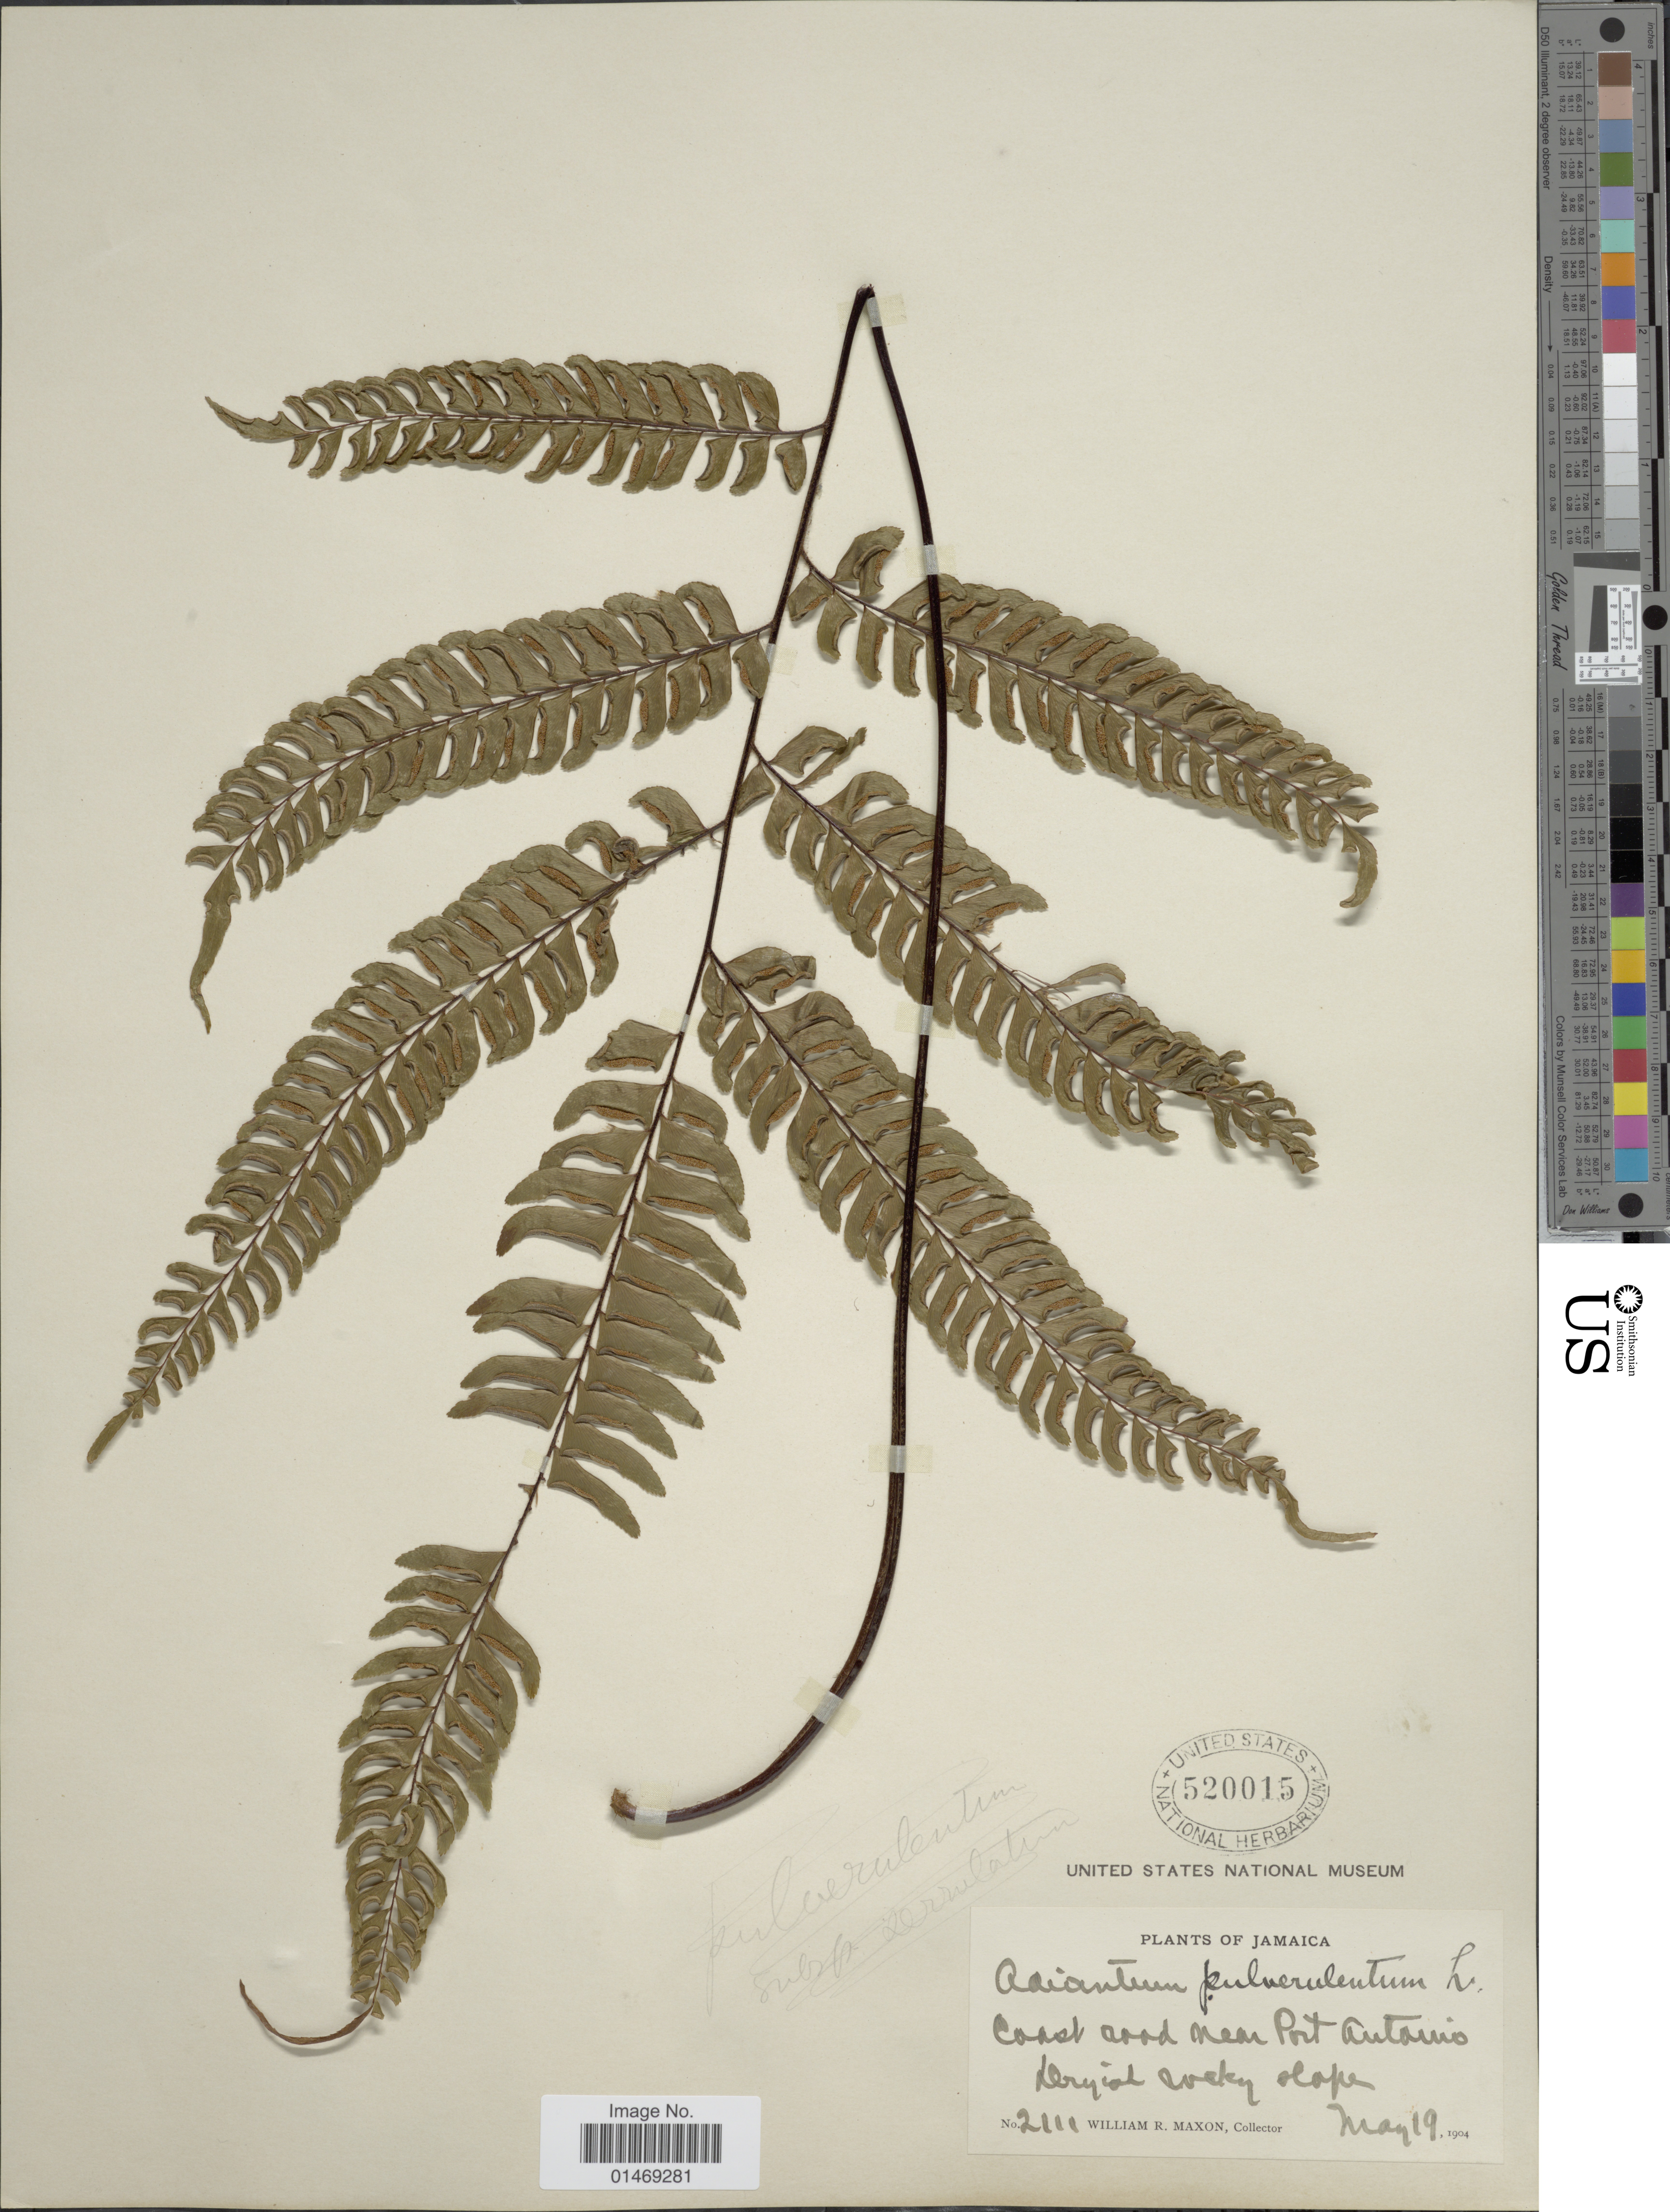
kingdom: Plantae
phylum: Tracheophyta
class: Polypodiopsida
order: Polypodiales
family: Pteridaceae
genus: Adiantum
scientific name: Adiantum pulverulentum var. caudatum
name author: Jenman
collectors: W. R. Maxon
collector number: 2111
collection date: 1904-05-19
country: Jamaica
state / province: Portland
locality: Coast road near Port Antonio dryish rocky slope.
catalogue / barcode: US 520015